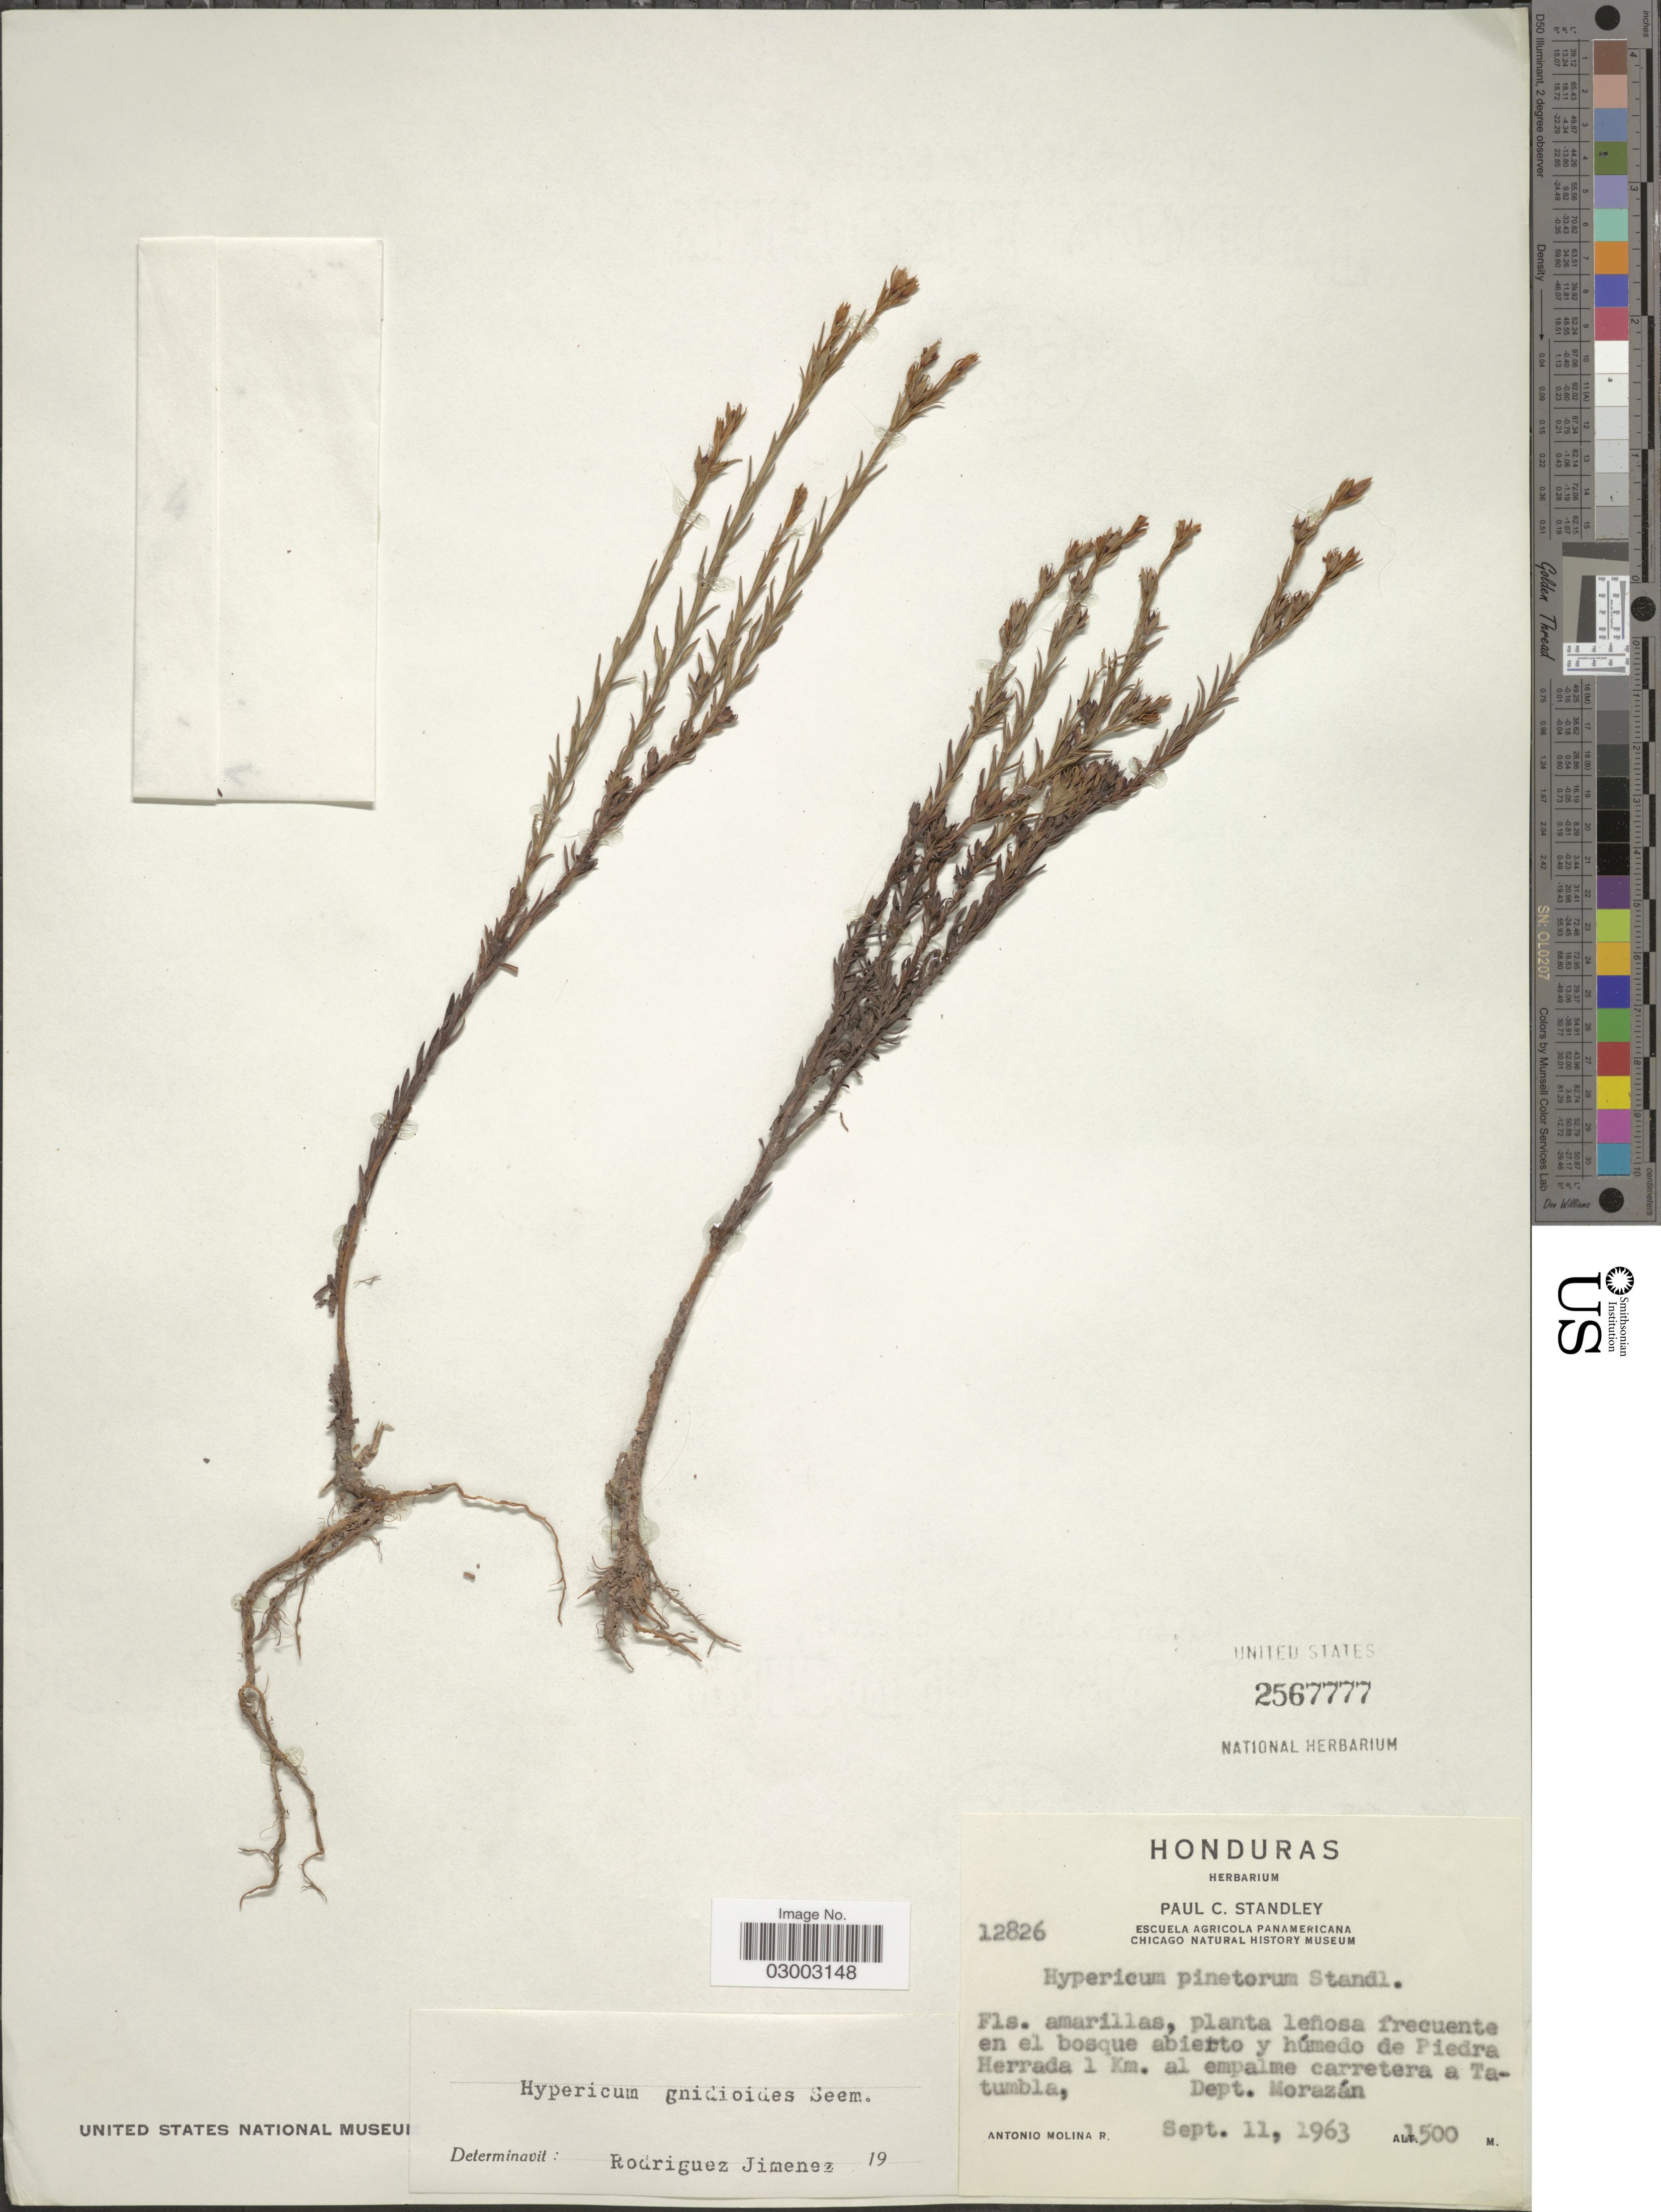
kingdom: Plantae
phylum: Tracheophyta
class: Magnoliopsida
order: Malpighiales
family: Hypericaceae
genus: Hypericum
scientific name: Hypericum gnidioides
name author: Seem.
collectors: A. Molina R.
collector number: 12826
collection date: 1963-09-11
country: Honduras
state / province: Fco. Morazán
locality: Planta leñosa frecuente en el bosque abierto u húmedo de Piedra Herrada 1 Km. al empalme carretera a Tatumbla, Dept. Morazán.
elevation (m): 1500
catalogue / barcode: US 2567777